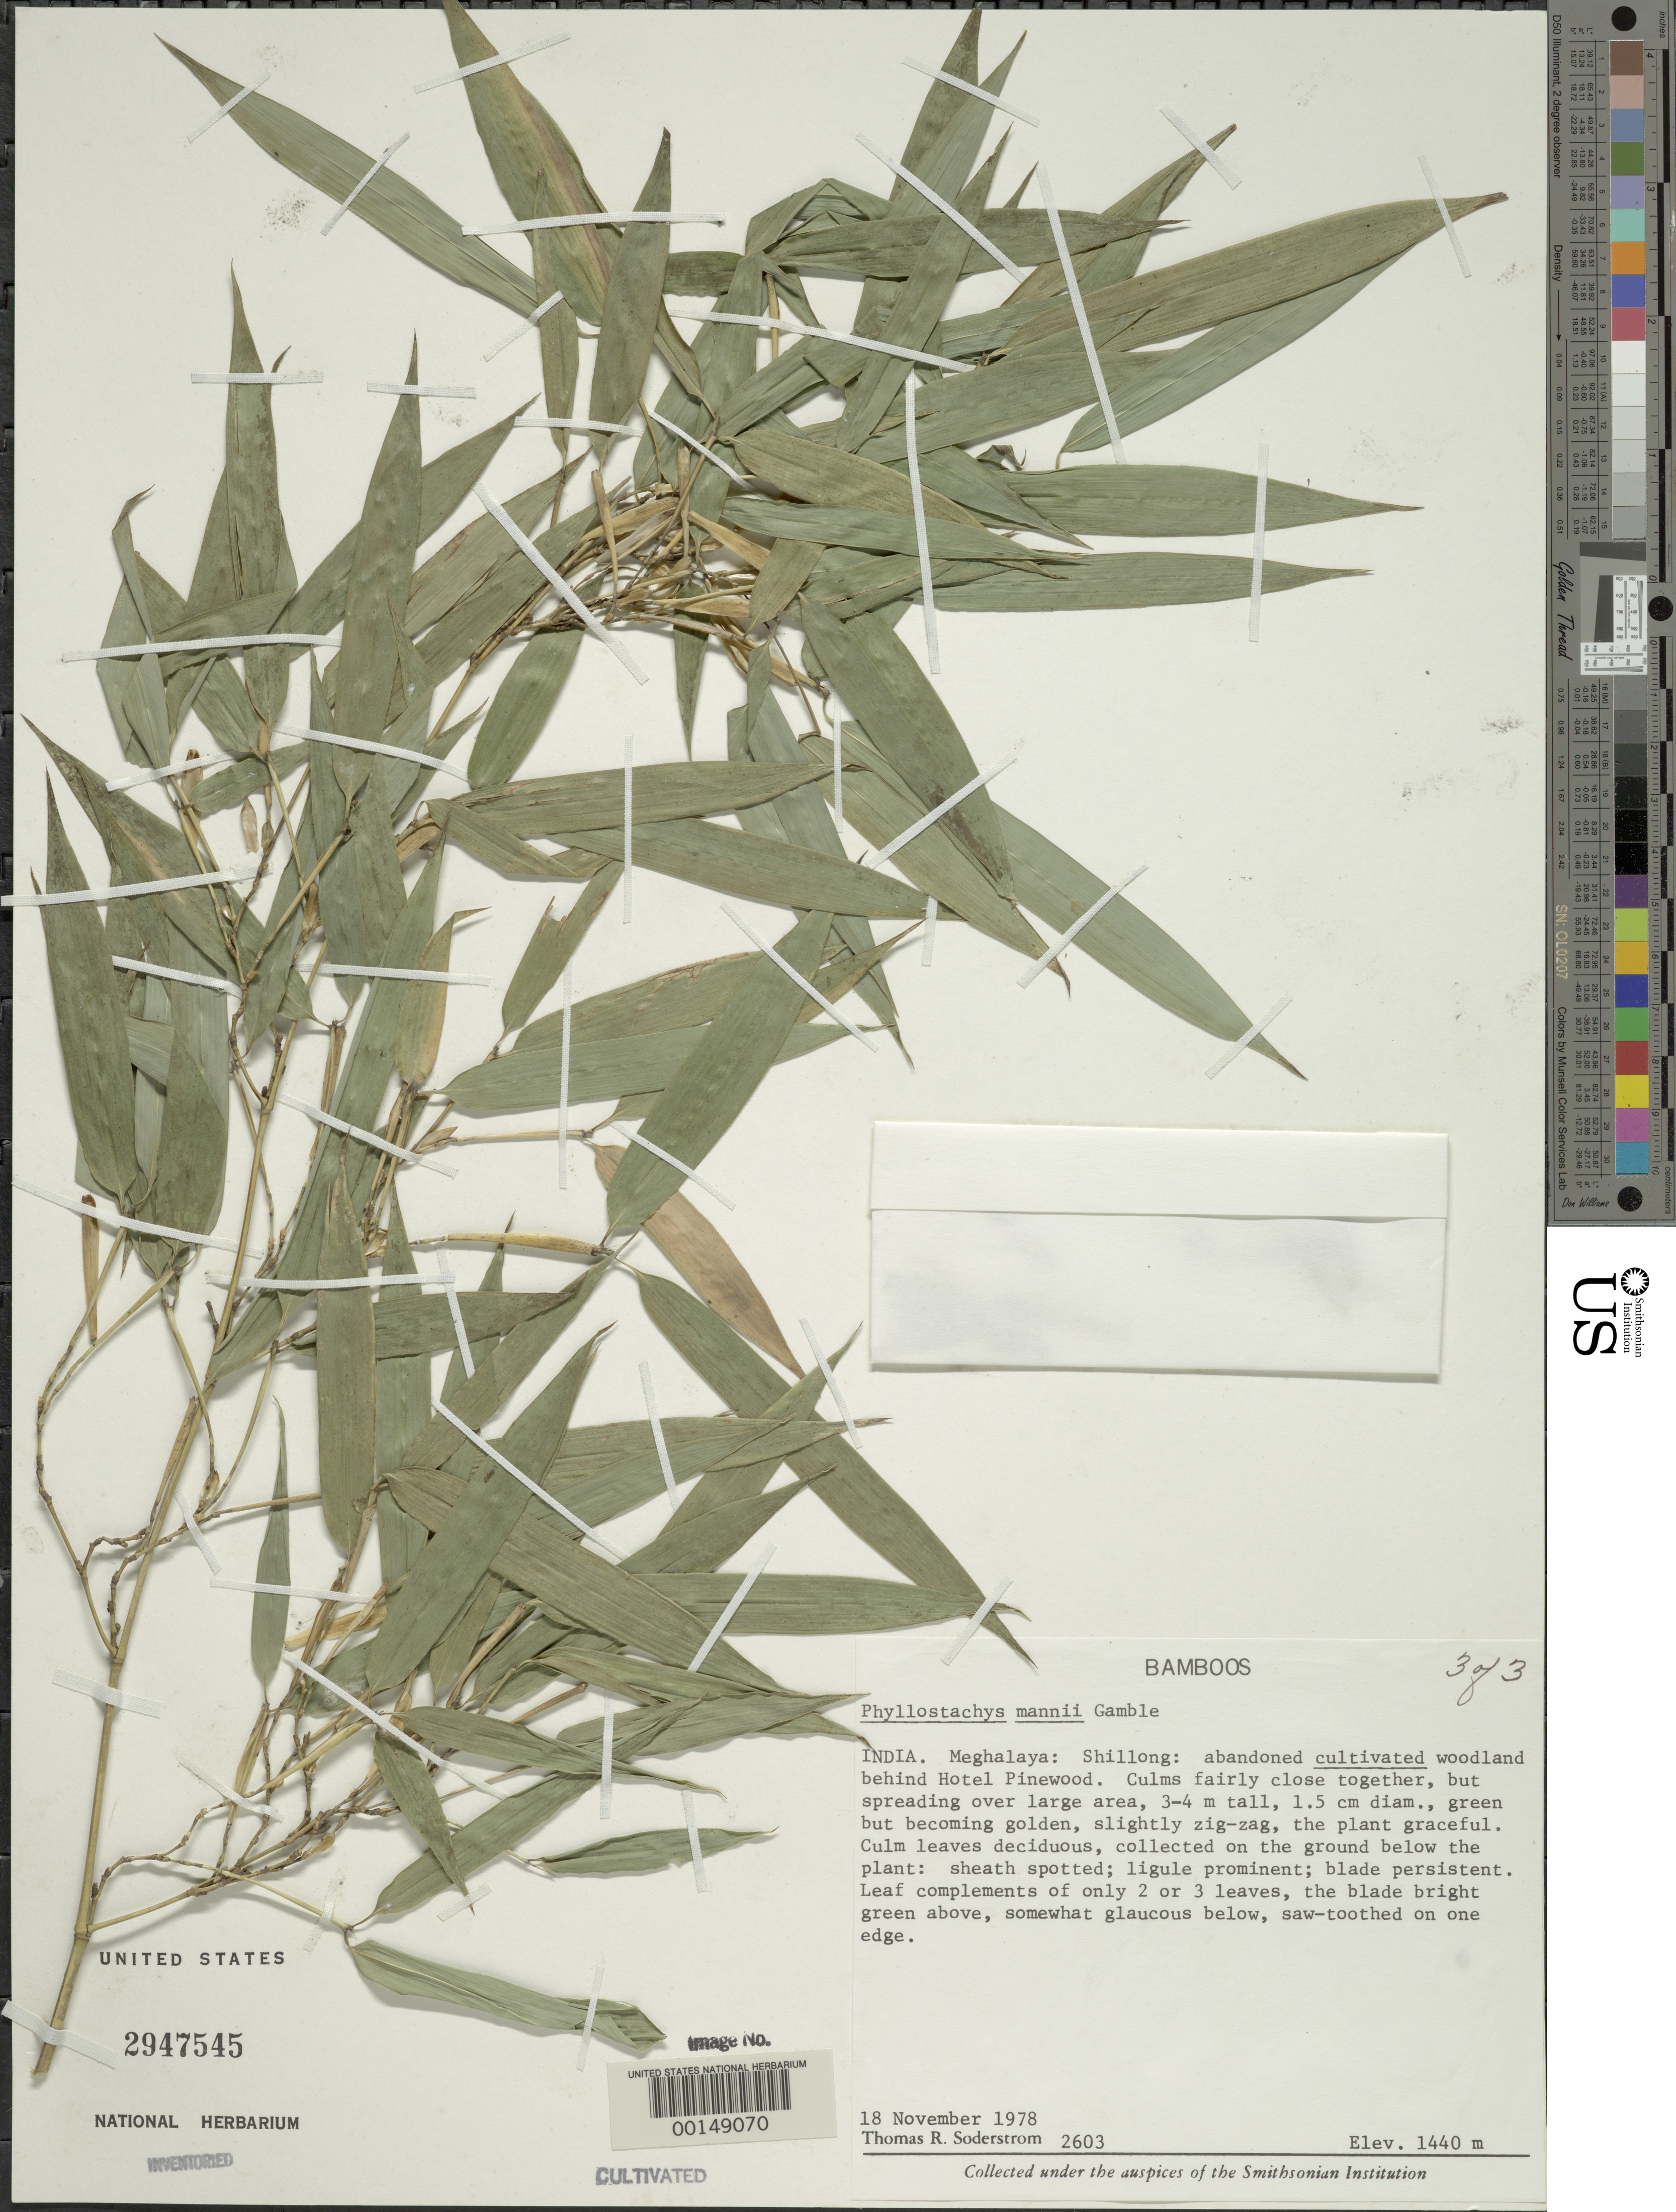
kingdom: Plantae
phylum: Tracheophyta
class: Liliopsida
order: Poales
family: Poaceae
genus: Phyllostachys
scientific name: Phyllostachys mannii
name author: Gamble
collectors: T. R. Soderstrom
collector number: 2603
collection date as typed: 18 Nov 1978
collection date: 1978-11-18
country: India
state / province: Meghalaya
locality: Shillong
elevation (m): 1440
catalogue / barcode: US 2947545